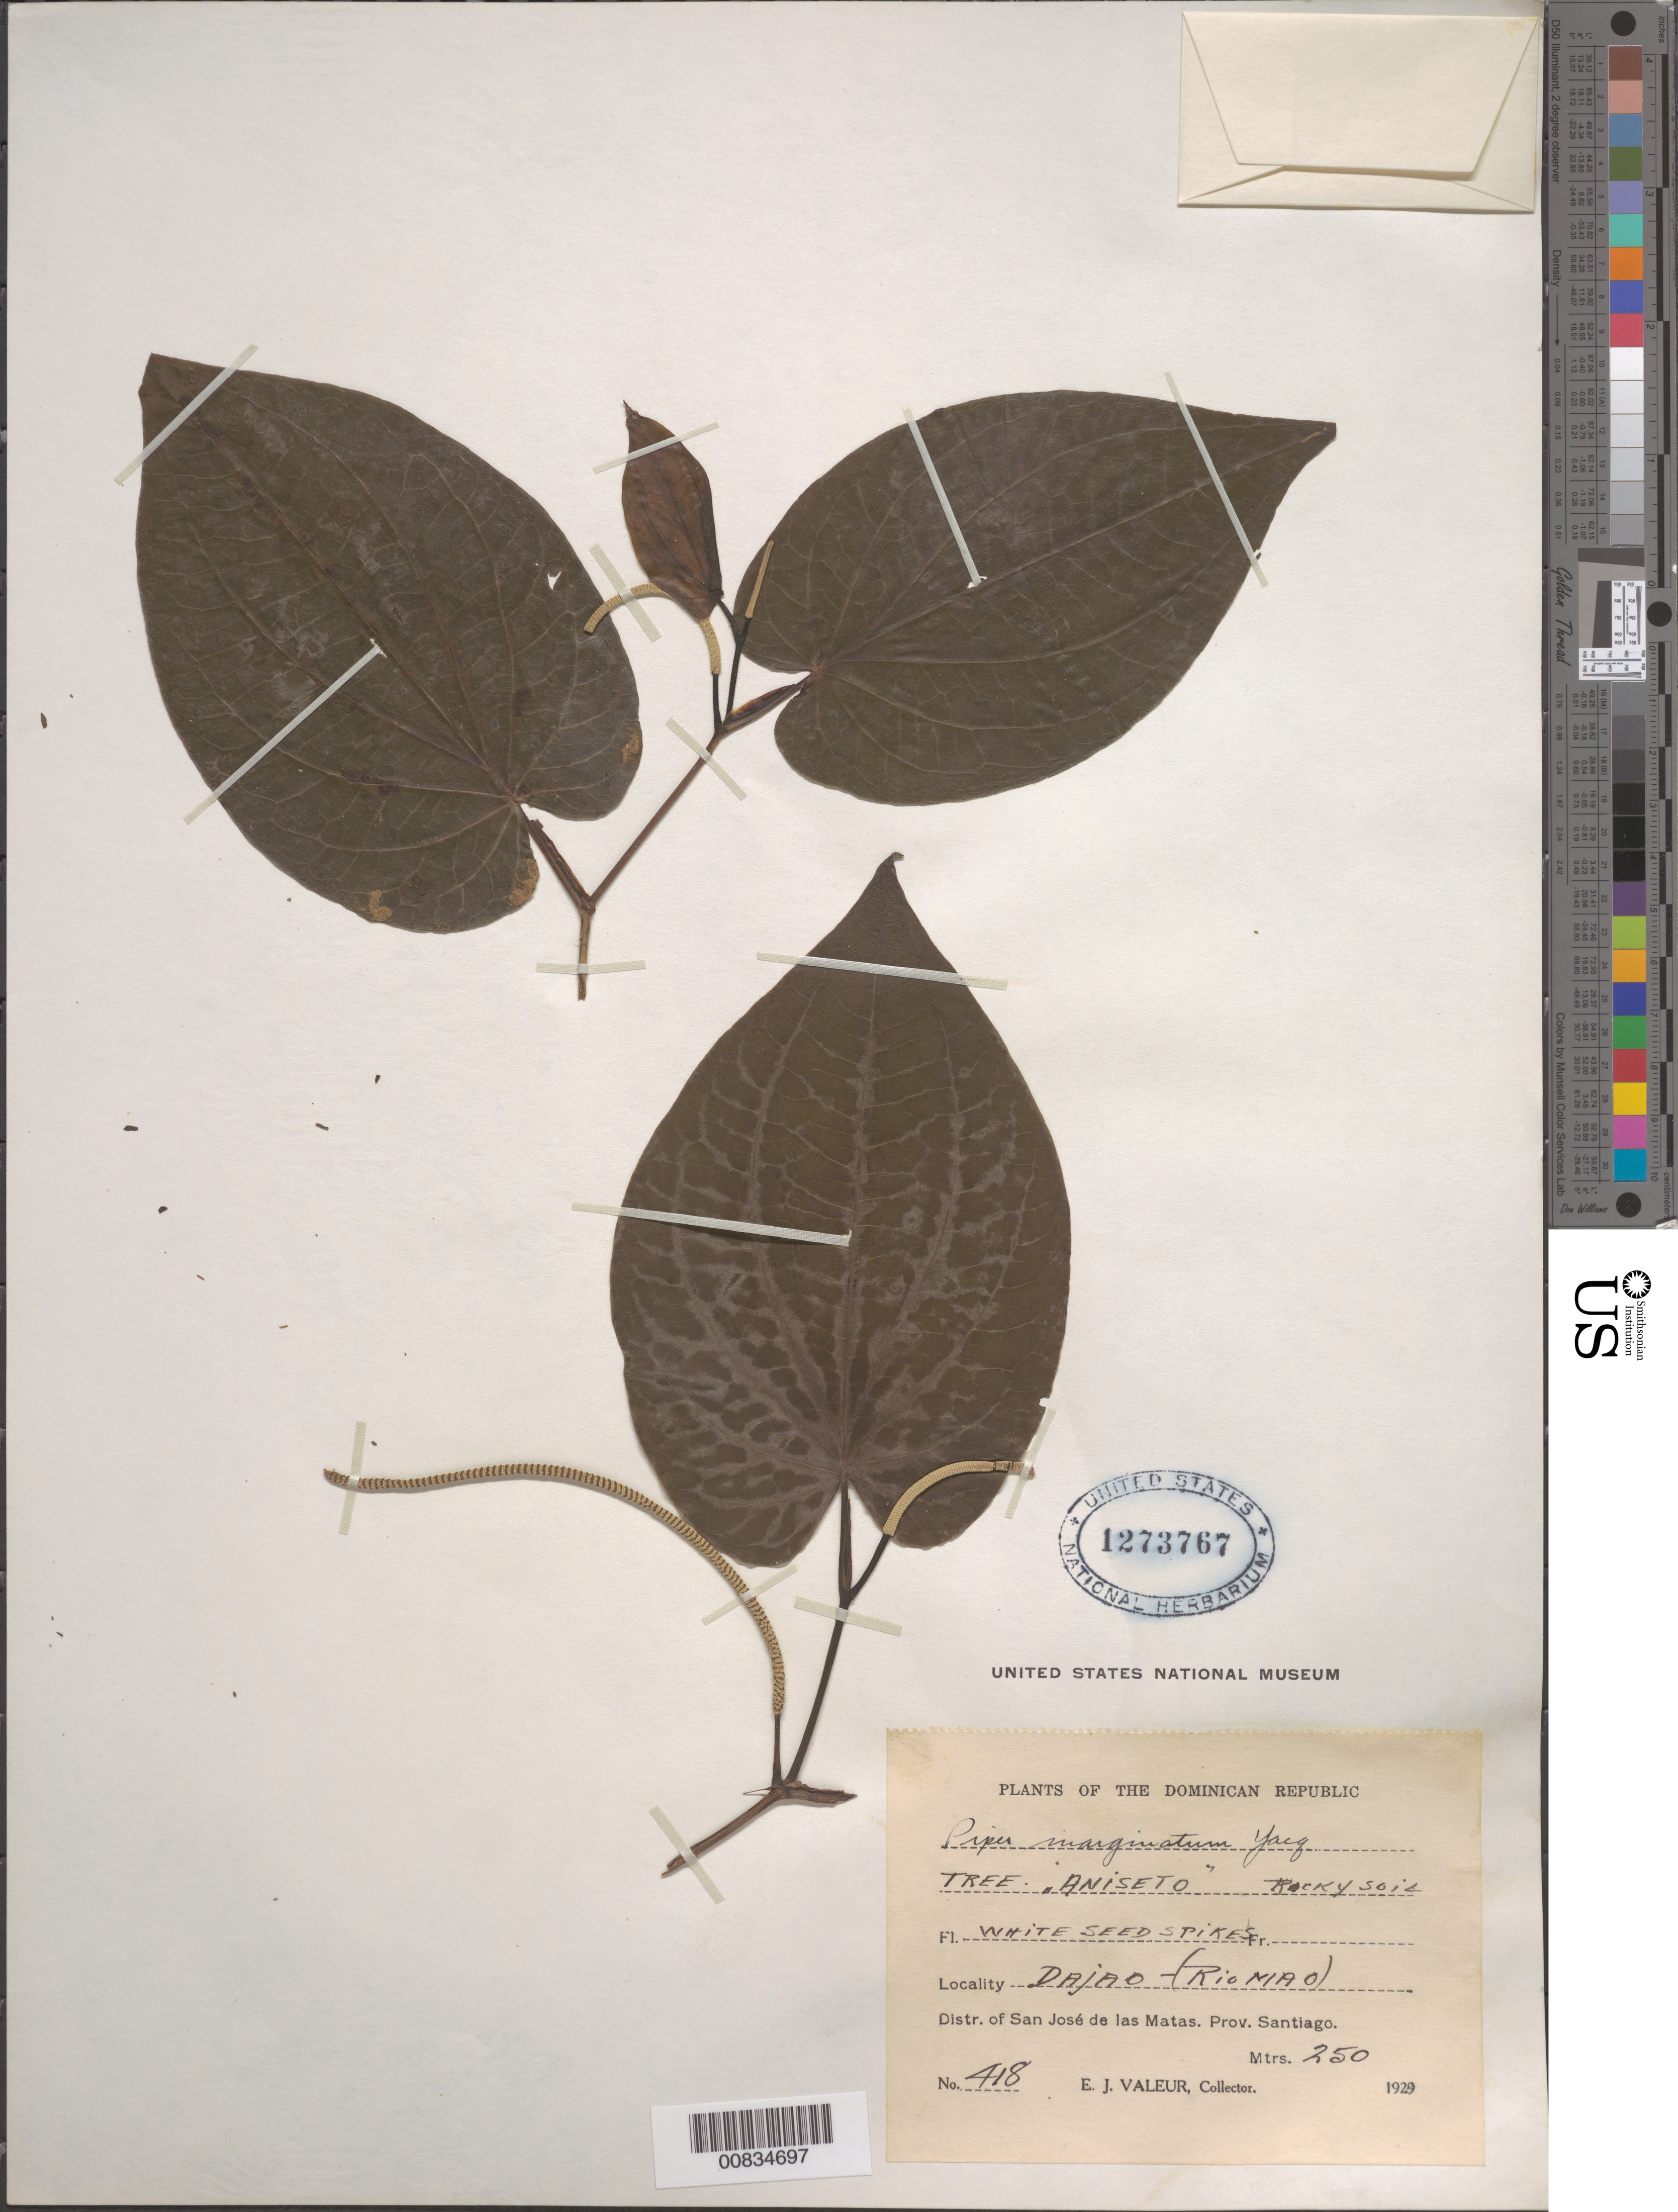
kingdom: Plantae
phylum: Tracheophyta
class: Magnoliopsida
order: Piperales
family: Piperaceae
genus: Piper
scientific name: Piper marginatum var. domatiiferum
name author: Trel.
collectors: E. Valeur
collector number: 418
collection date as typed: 1929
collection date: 1929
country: Dominican Republic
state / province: Santiago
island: Hispaniola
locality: Distr. of San José de las Matas. Dajao - (Río Mao).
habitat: Rocky soil.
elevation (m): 250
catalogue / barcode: US 1273767